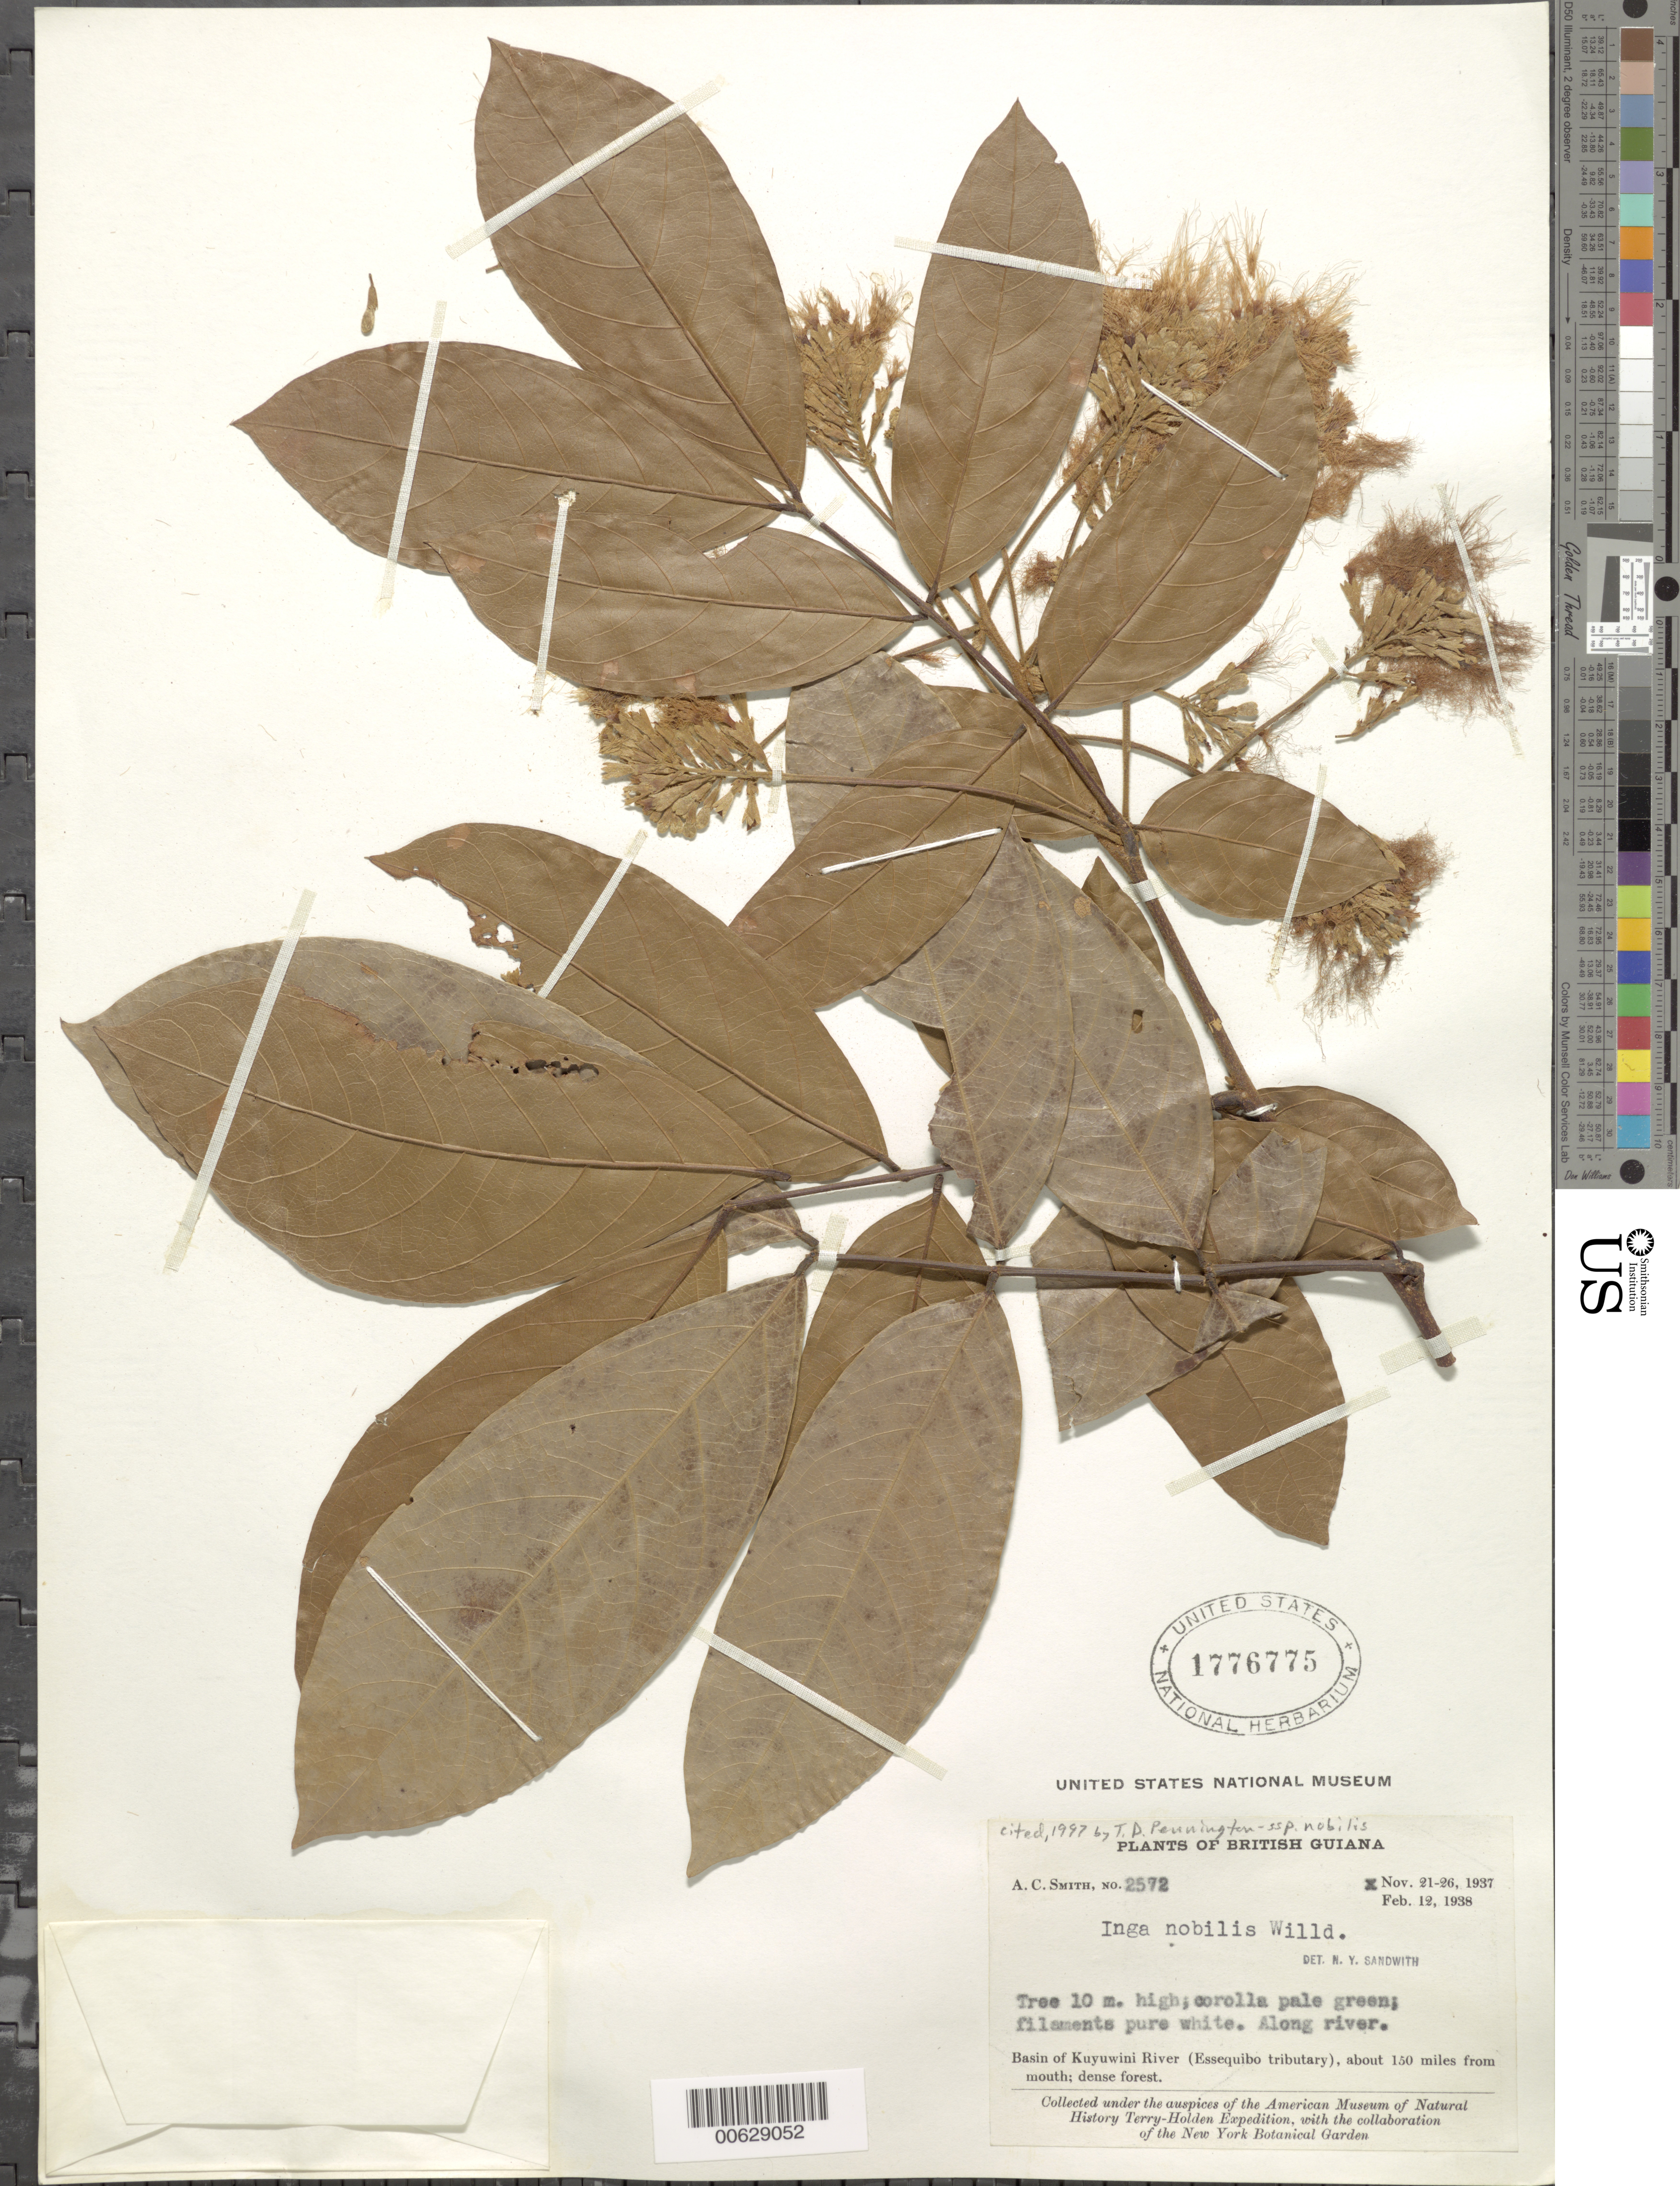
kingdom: Plantae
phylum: Tracheophyta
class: Magnoliopsida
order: Fabales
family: Fabaceae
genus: Inga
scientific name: Inga nobilis subsp. nobilis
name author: Willd.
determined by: Pennington, T. D., (K)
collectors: A. C. Smith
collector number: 2572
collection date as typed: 21-Nov-37 to 26-Nov-37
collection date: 1937-11-21/1937-11-26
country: Guyana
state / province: U. Takutu-U. Essequibo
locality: Kuyuwini River Basin (Essequibo River tributary), about 150 mi. from mouth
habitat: Dense forest, along river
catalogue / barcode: US 1776775